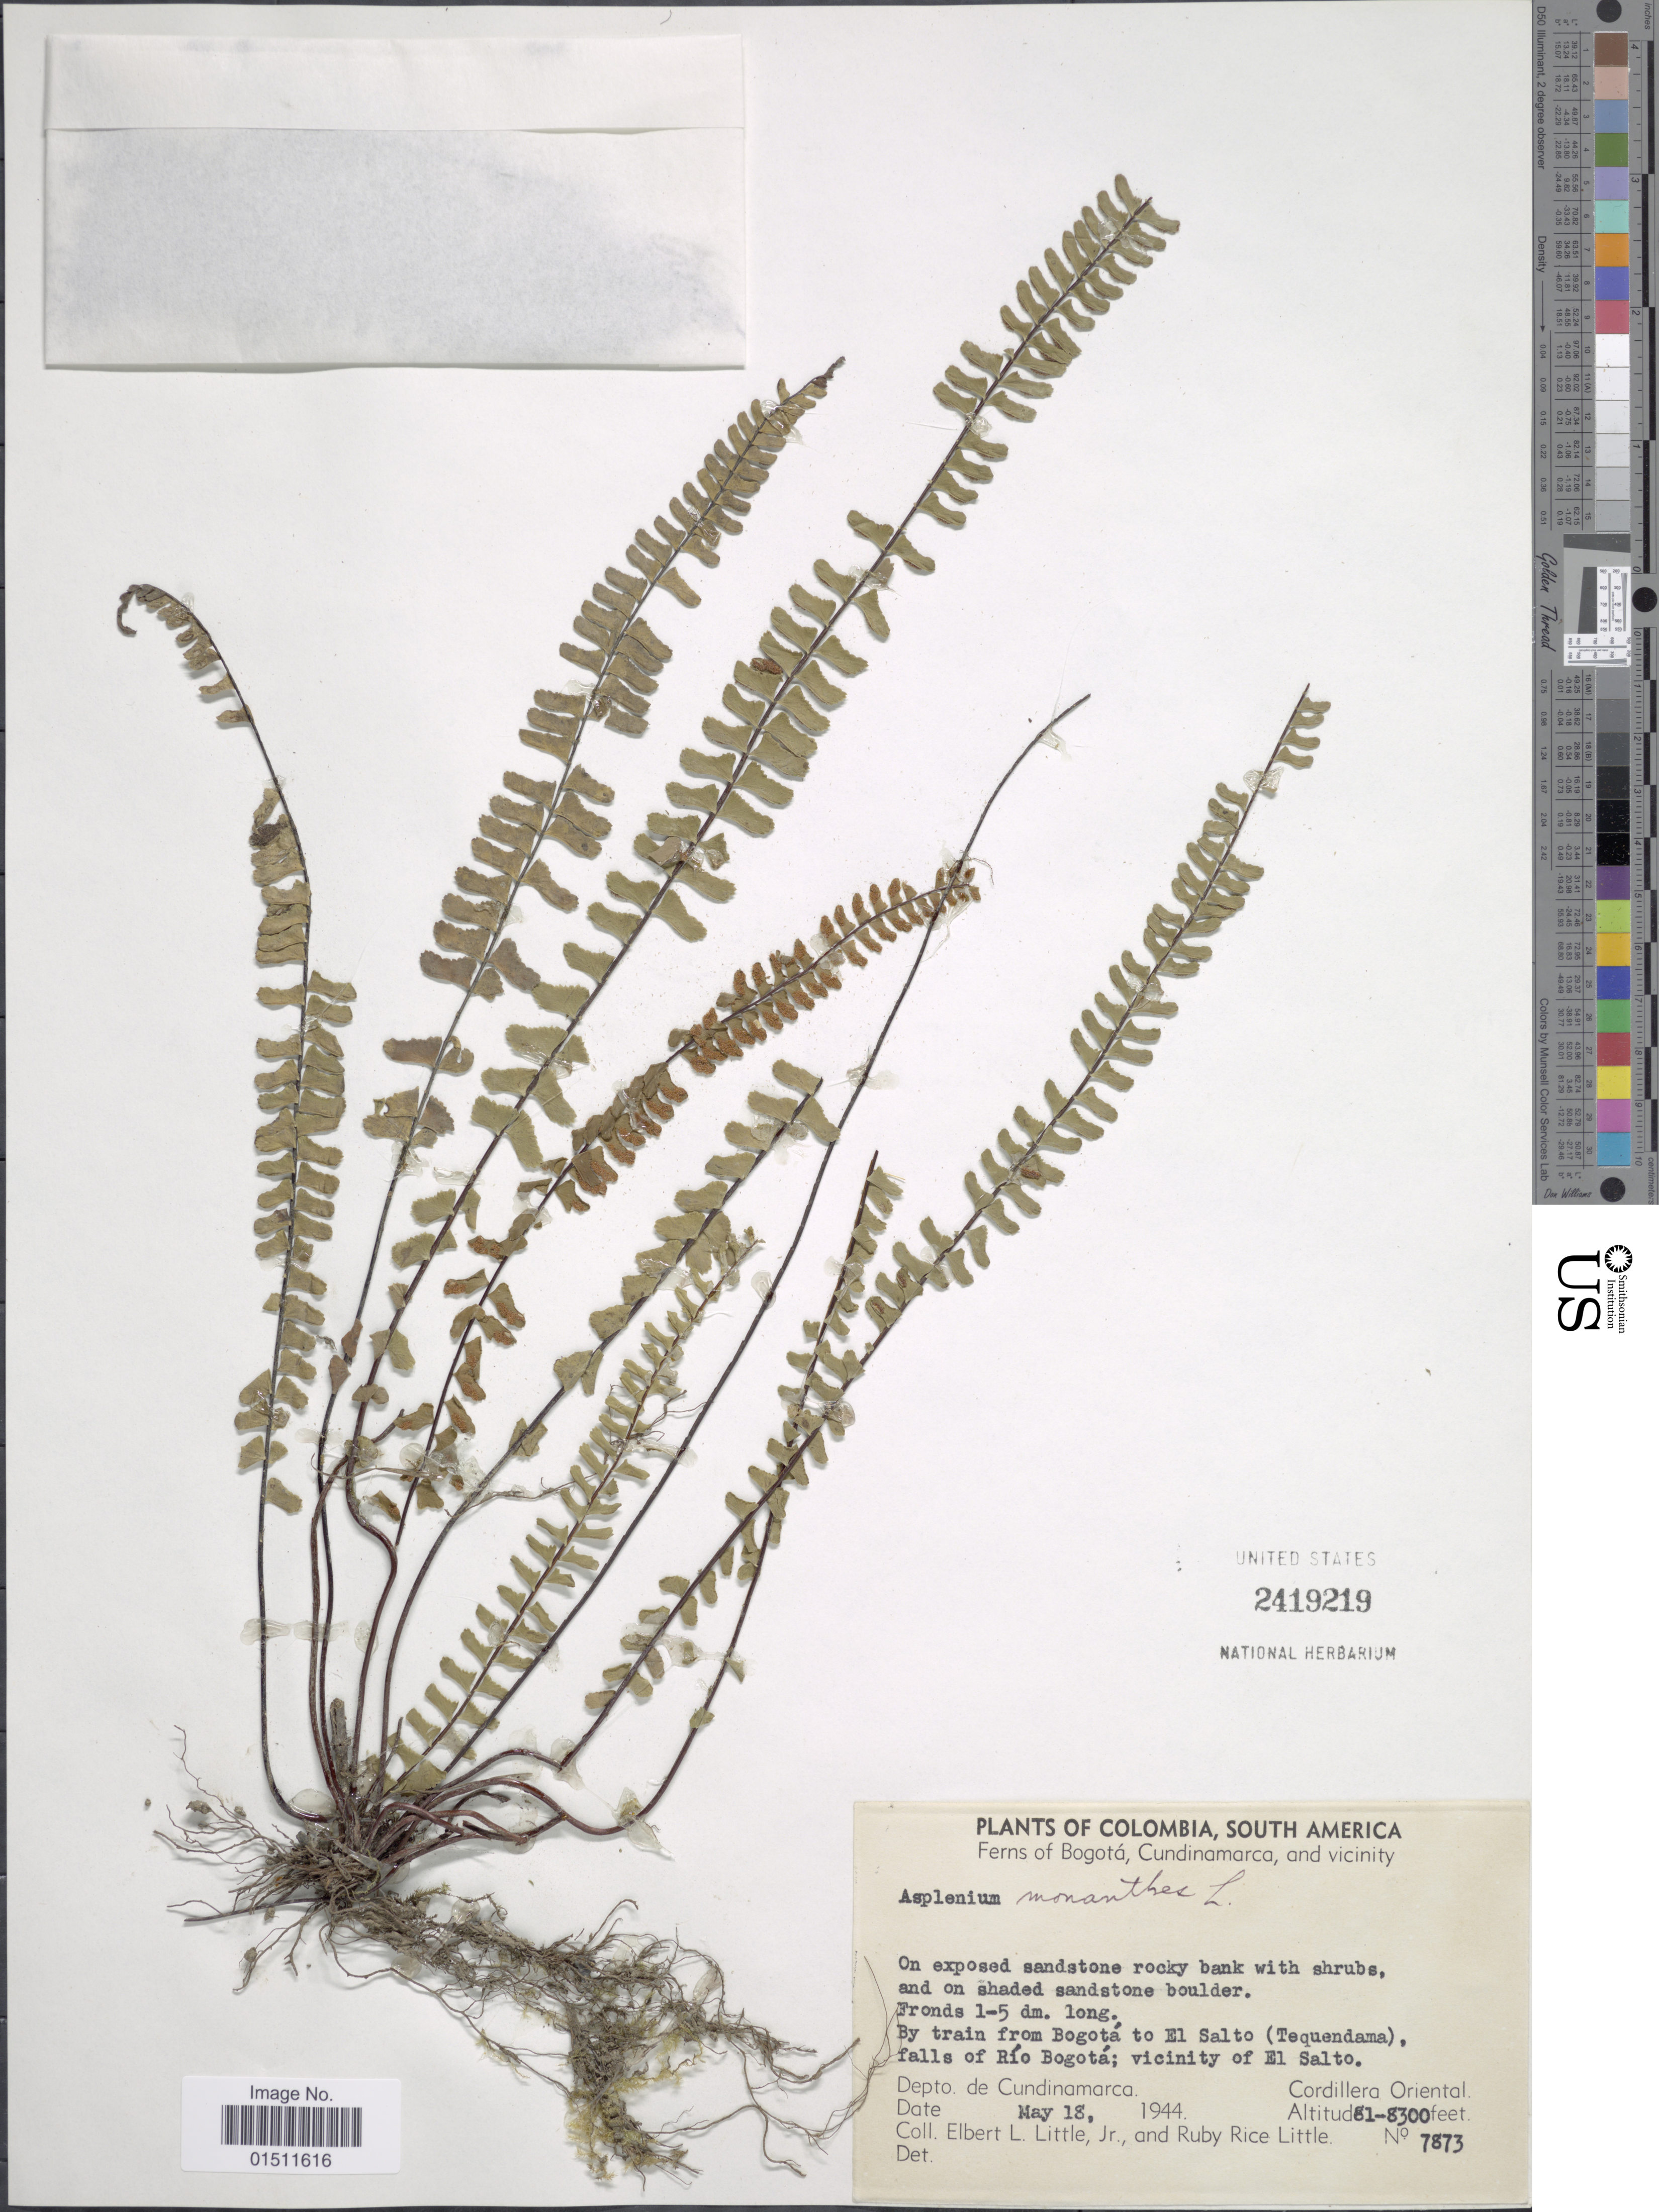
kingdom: Plantae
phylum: Tracheophyta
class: Polypodiopsida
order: Polypodiales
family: Aspleniaceae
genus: Asplenium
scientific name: Asplenium monanthes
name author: L.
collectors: E. L. Little & R. R. Little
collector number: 7873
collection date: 1944-05-18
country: Colombia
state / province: Cundinamarca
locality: Colombia, South America, Bogota, Cundinamarca, and vicinity, By train from Bogota to El Salto (Tequendama), falls of Rio Bogota; vicinity of El Salto, Depto de Cundinamarca, Cordillera Oriental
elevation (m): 2469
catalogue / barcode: US 2419219